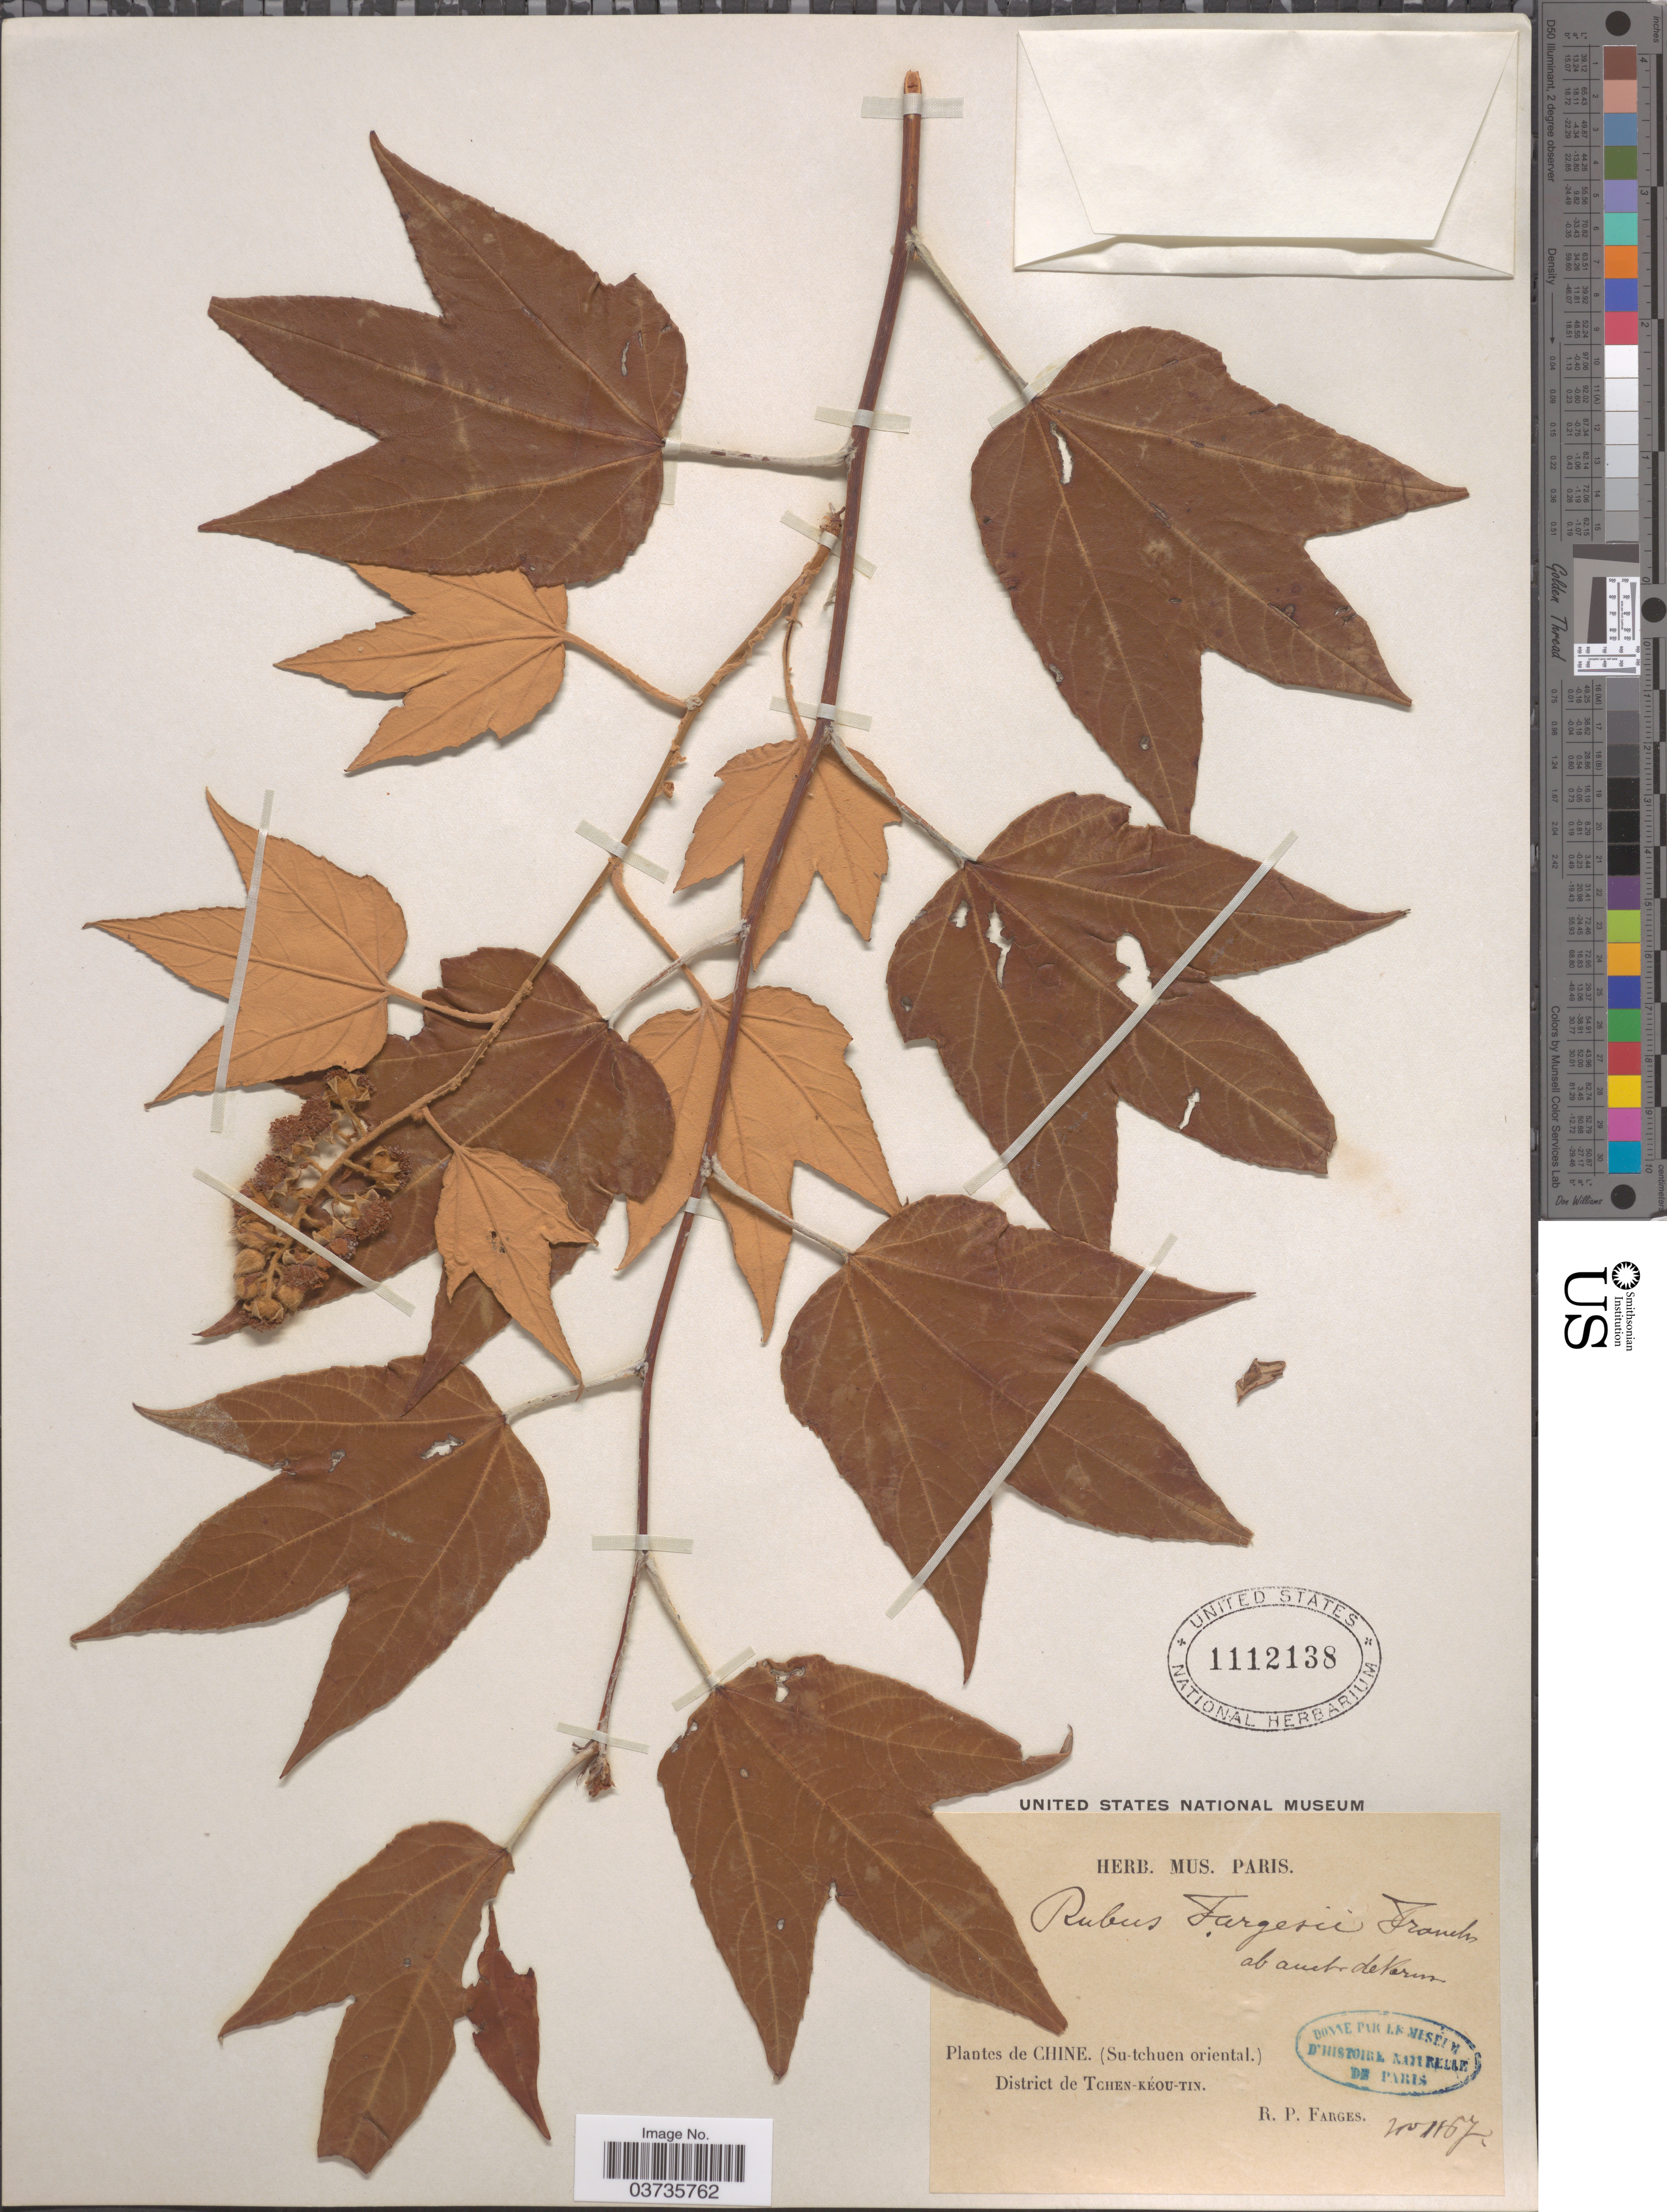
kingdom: Plantae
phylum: Tracheophyta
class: Magnoliopsida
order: Rosales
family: Rosaceae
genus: Rubus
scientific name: Rubus fargesii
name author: Franch.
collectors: R. Farges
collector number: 1167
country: China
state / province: Sichuan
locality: (Su-tchuen oriental). District de Tchen-Kéou-Tin.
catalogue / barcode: US 1112138